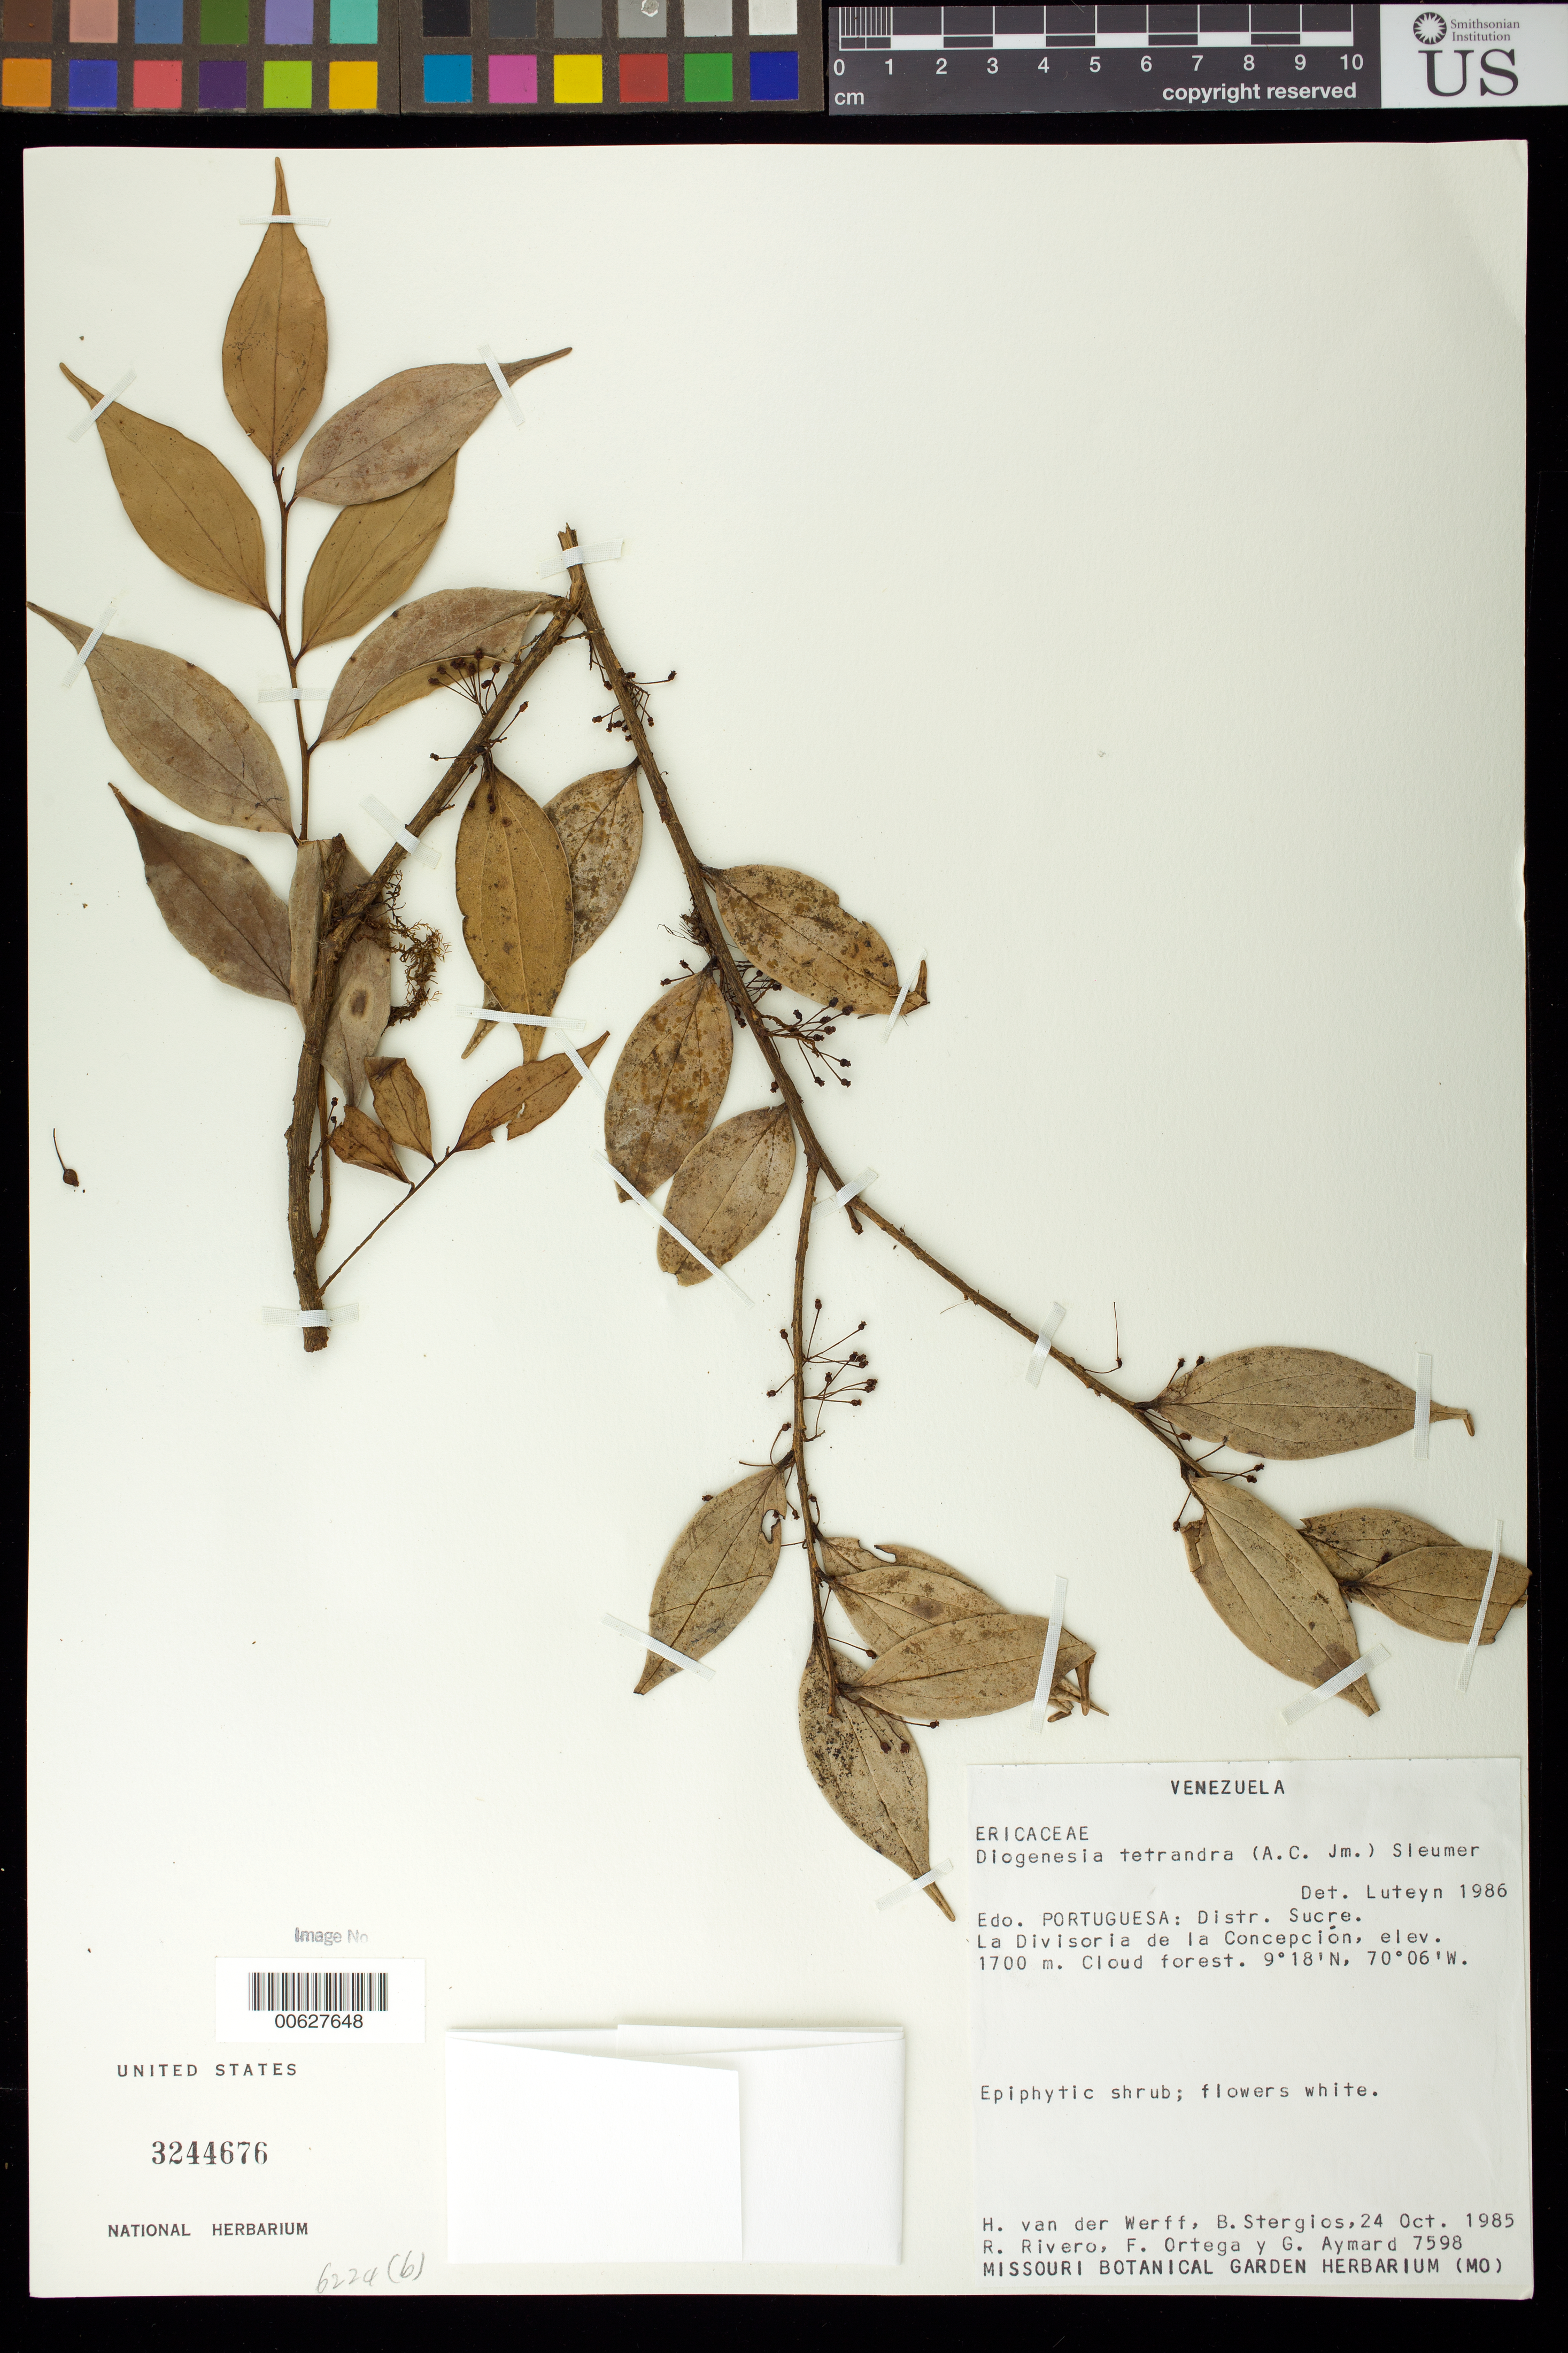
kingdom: Plantae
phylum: Tracheophyta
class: Magnoliopsida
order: Ericales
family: Ericaceae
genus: Diogenesia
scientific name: Diogenesia tetrandra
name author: (A.C. Sm.) Sleumer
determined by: Luteyn, J. L.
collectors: H. van der Werff, B. G. Stergios, R. Rivero, F. J. Ortega & G. A. Aymard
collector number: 7598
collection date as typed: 24 Oct 1985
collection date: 1985-10-24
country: Venezuela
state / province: Portuguesa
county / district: Sucre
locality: La Divisoria de la Concepcion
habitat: Cloud forest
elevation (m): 1700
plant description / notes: MO, US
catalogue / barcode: US 3244676